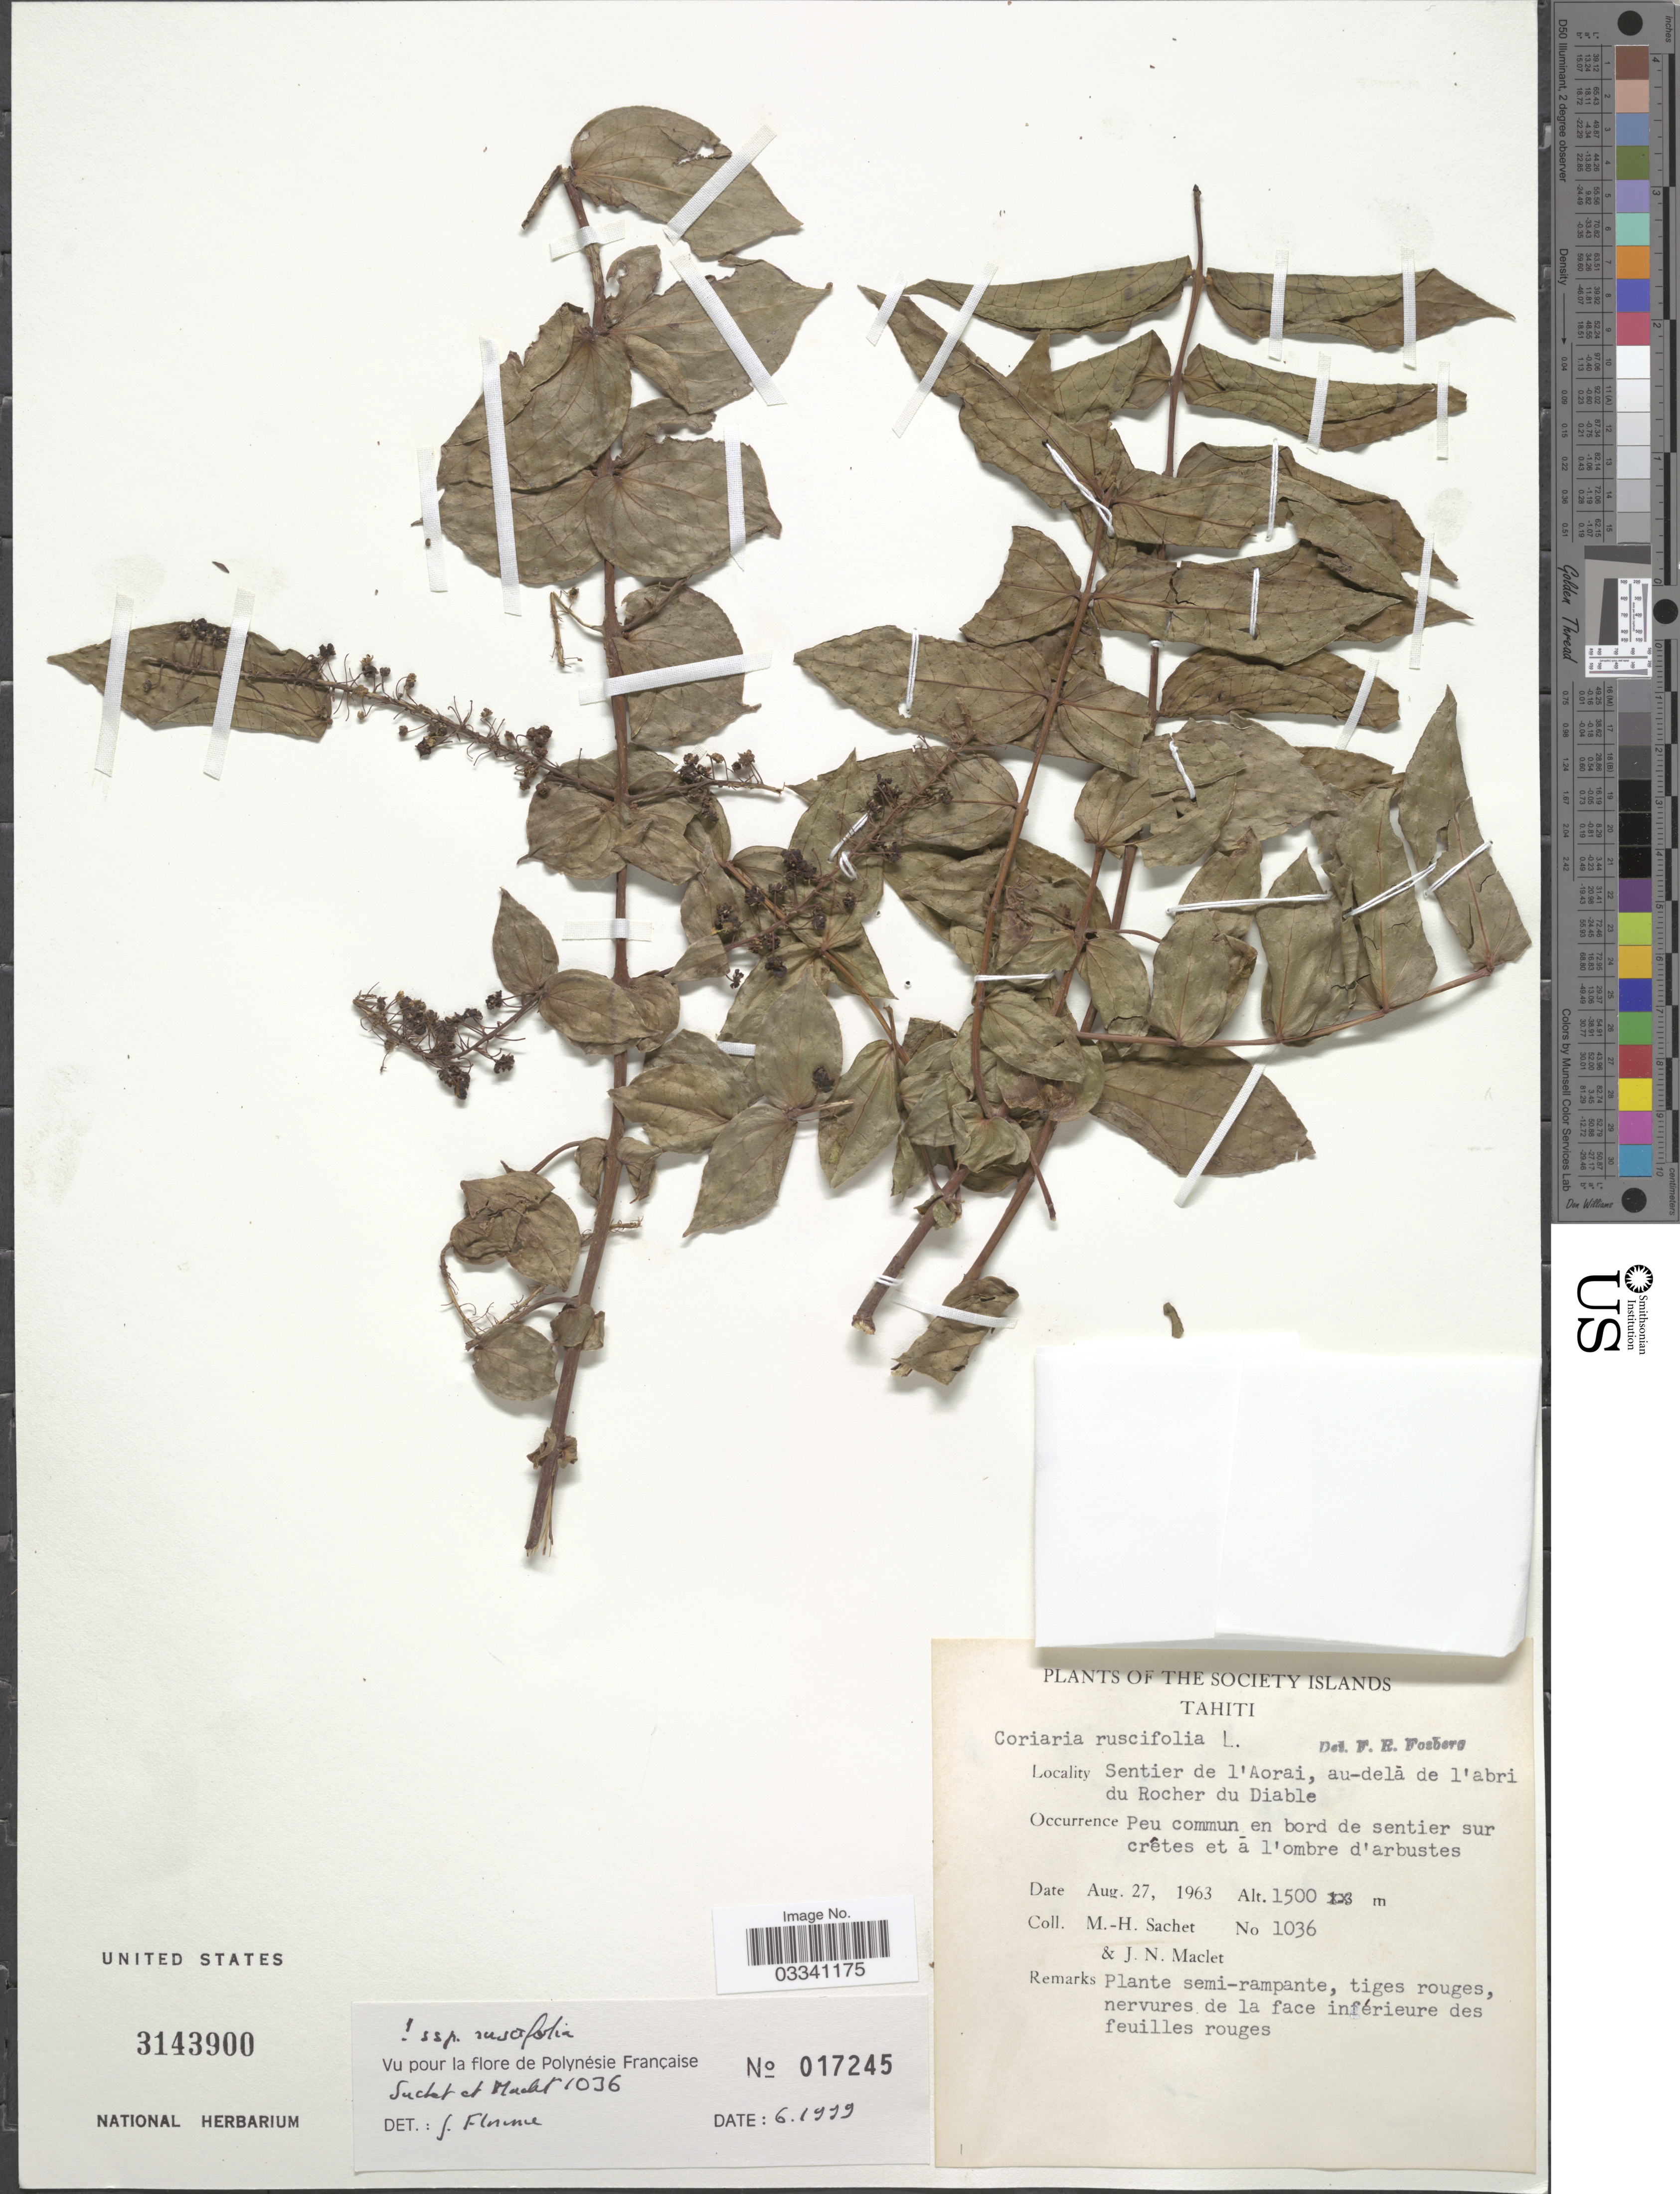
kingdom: Plantae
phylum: Tracheophyta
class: Magnoliopsida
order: Cucurbitales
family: Coriariaceae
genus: Coriaria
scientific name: Coriaria ruscifolia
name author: L.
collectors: M.-H. Sachet & J. Maclet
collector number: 1036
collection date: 1963-08-27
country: French Polynesia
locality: The Society Islands, Tahiti. Sentier de l'Aorai, au-dela de l'abri du Rocher du Diable.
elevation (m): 1500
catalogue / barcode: US 3143900